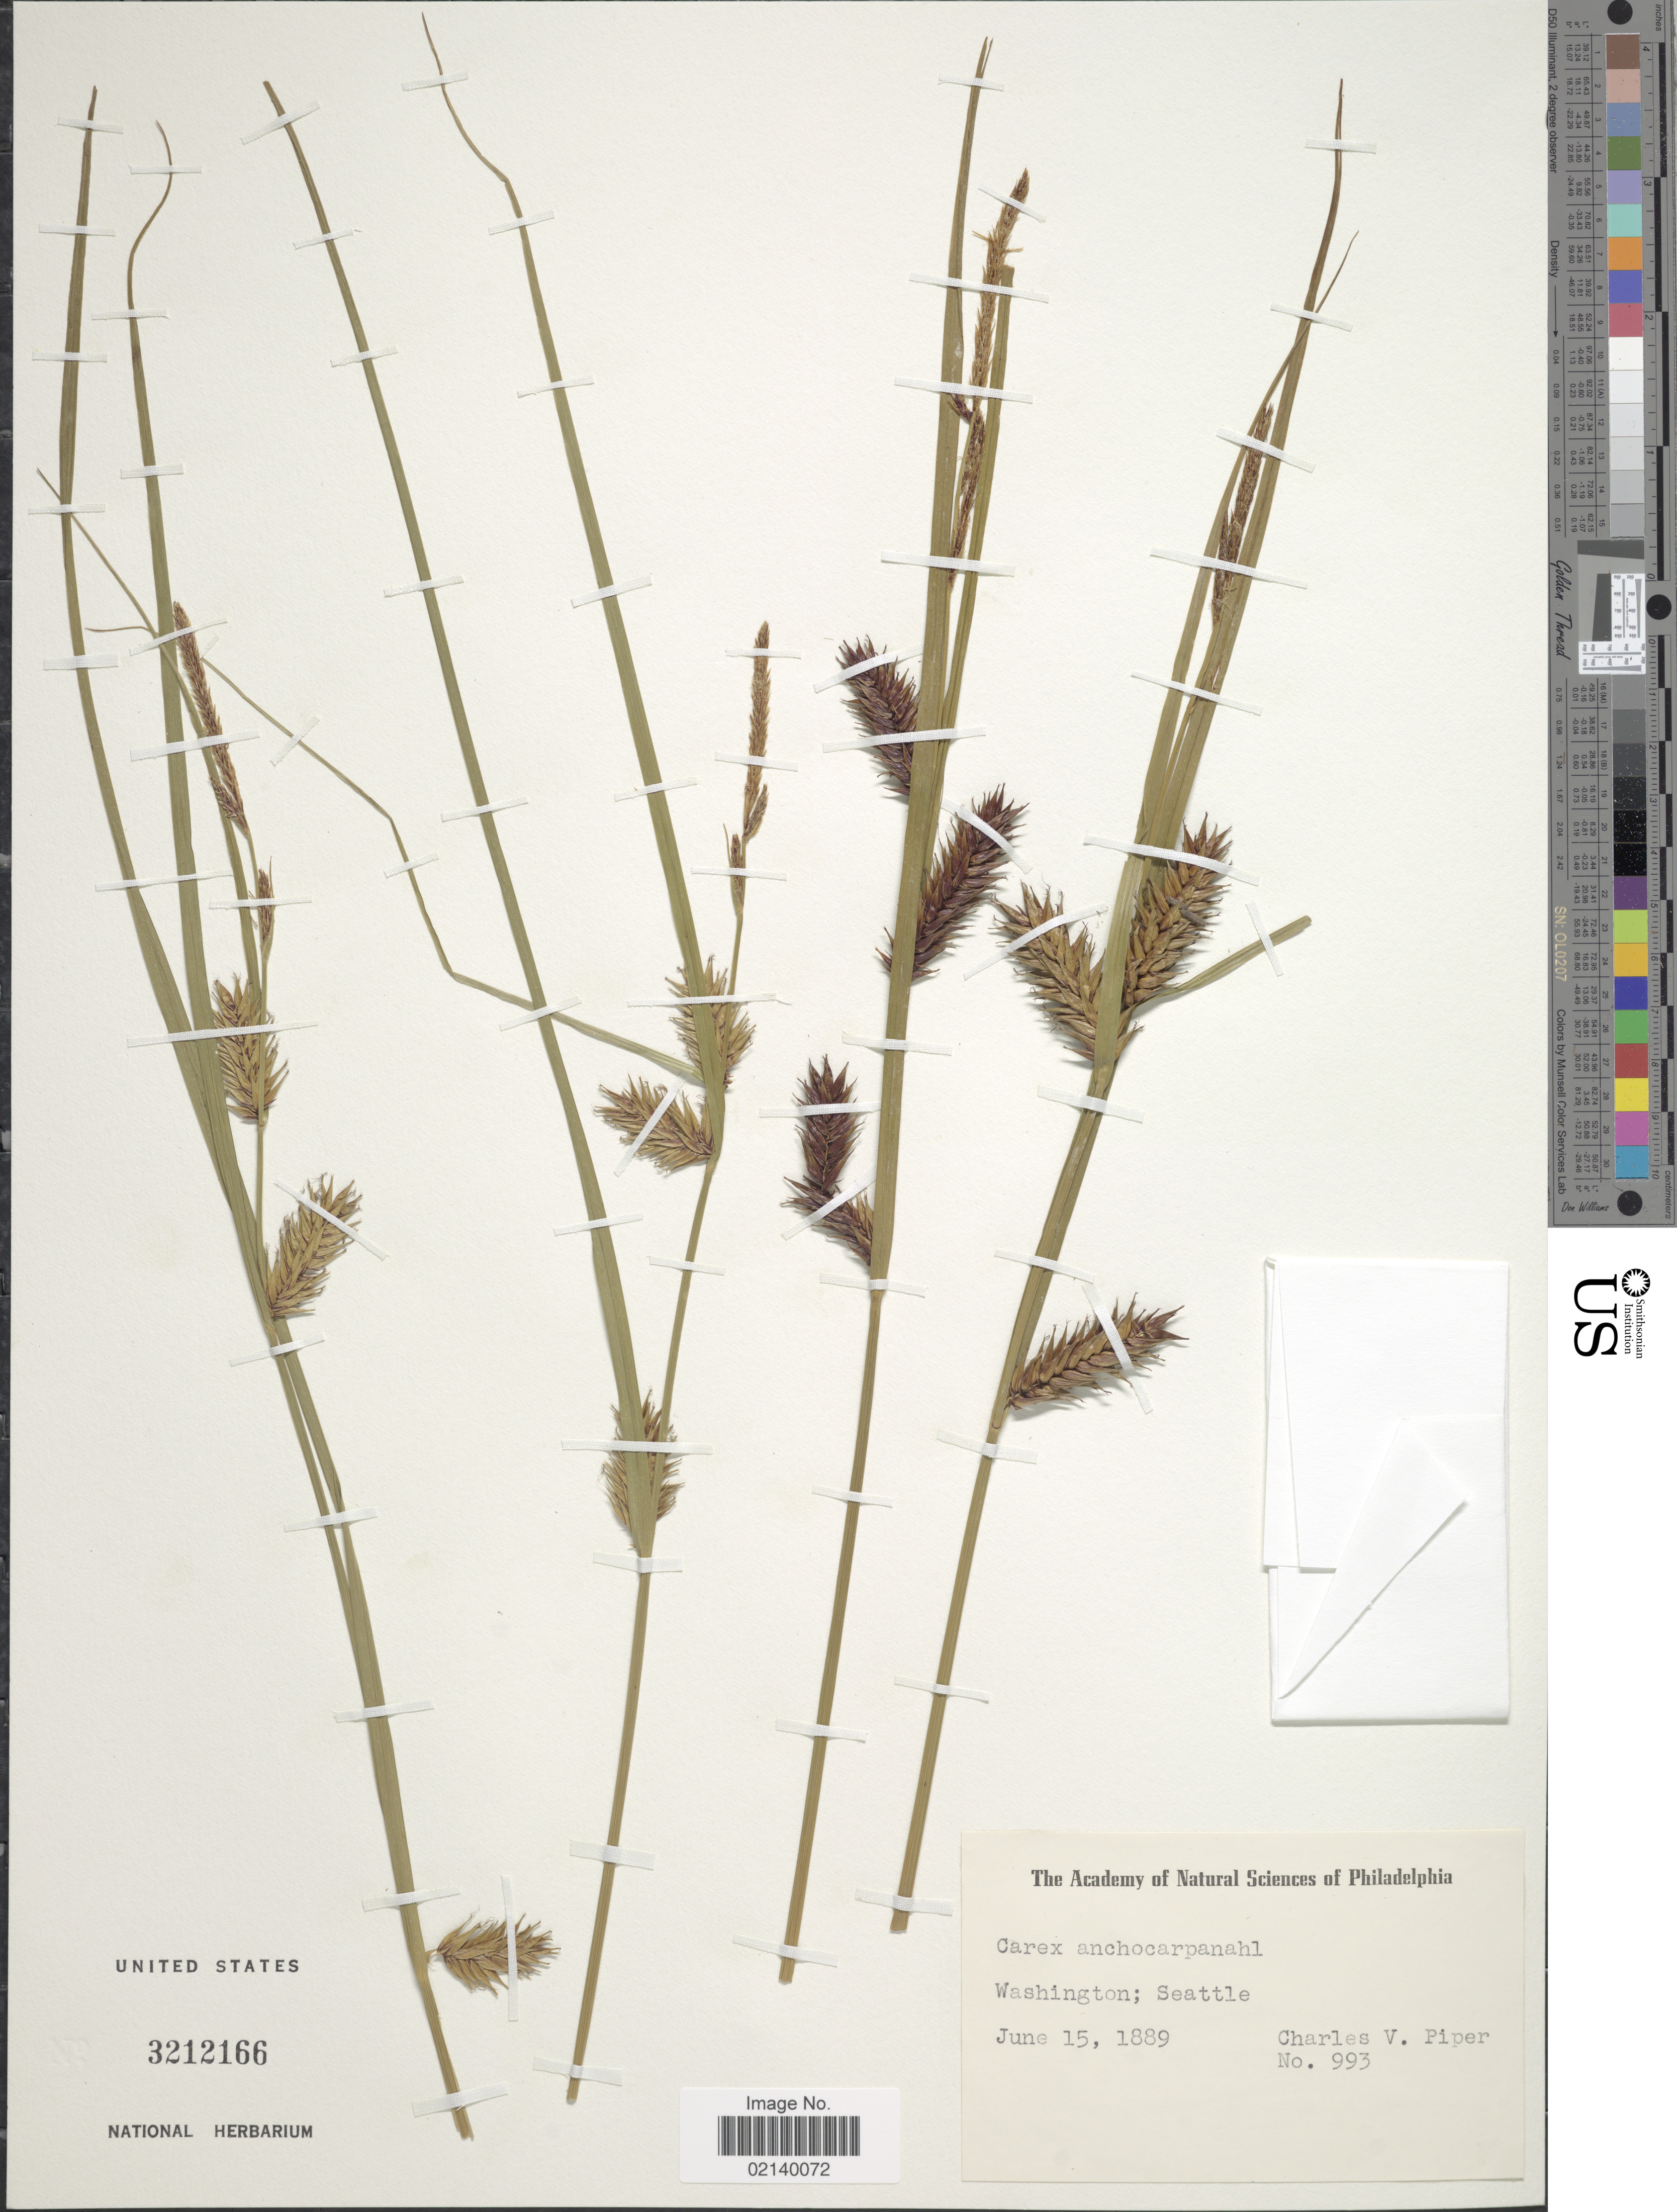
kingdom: Plantae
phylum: Tracheophyta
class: Liliopsida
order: Poales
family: Cyperaceae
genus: Carex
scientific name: Carex exsiccata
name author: L.H. Bailey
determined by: Strong, Mark T., (BOT), Smithsonian Institution - National Museum of Natural History (UNITED STATES)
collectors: C. V. Piper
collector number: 993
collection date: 1889-06-15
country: United States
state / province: Washington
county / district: King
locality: Seattle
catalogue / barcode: US 3212166